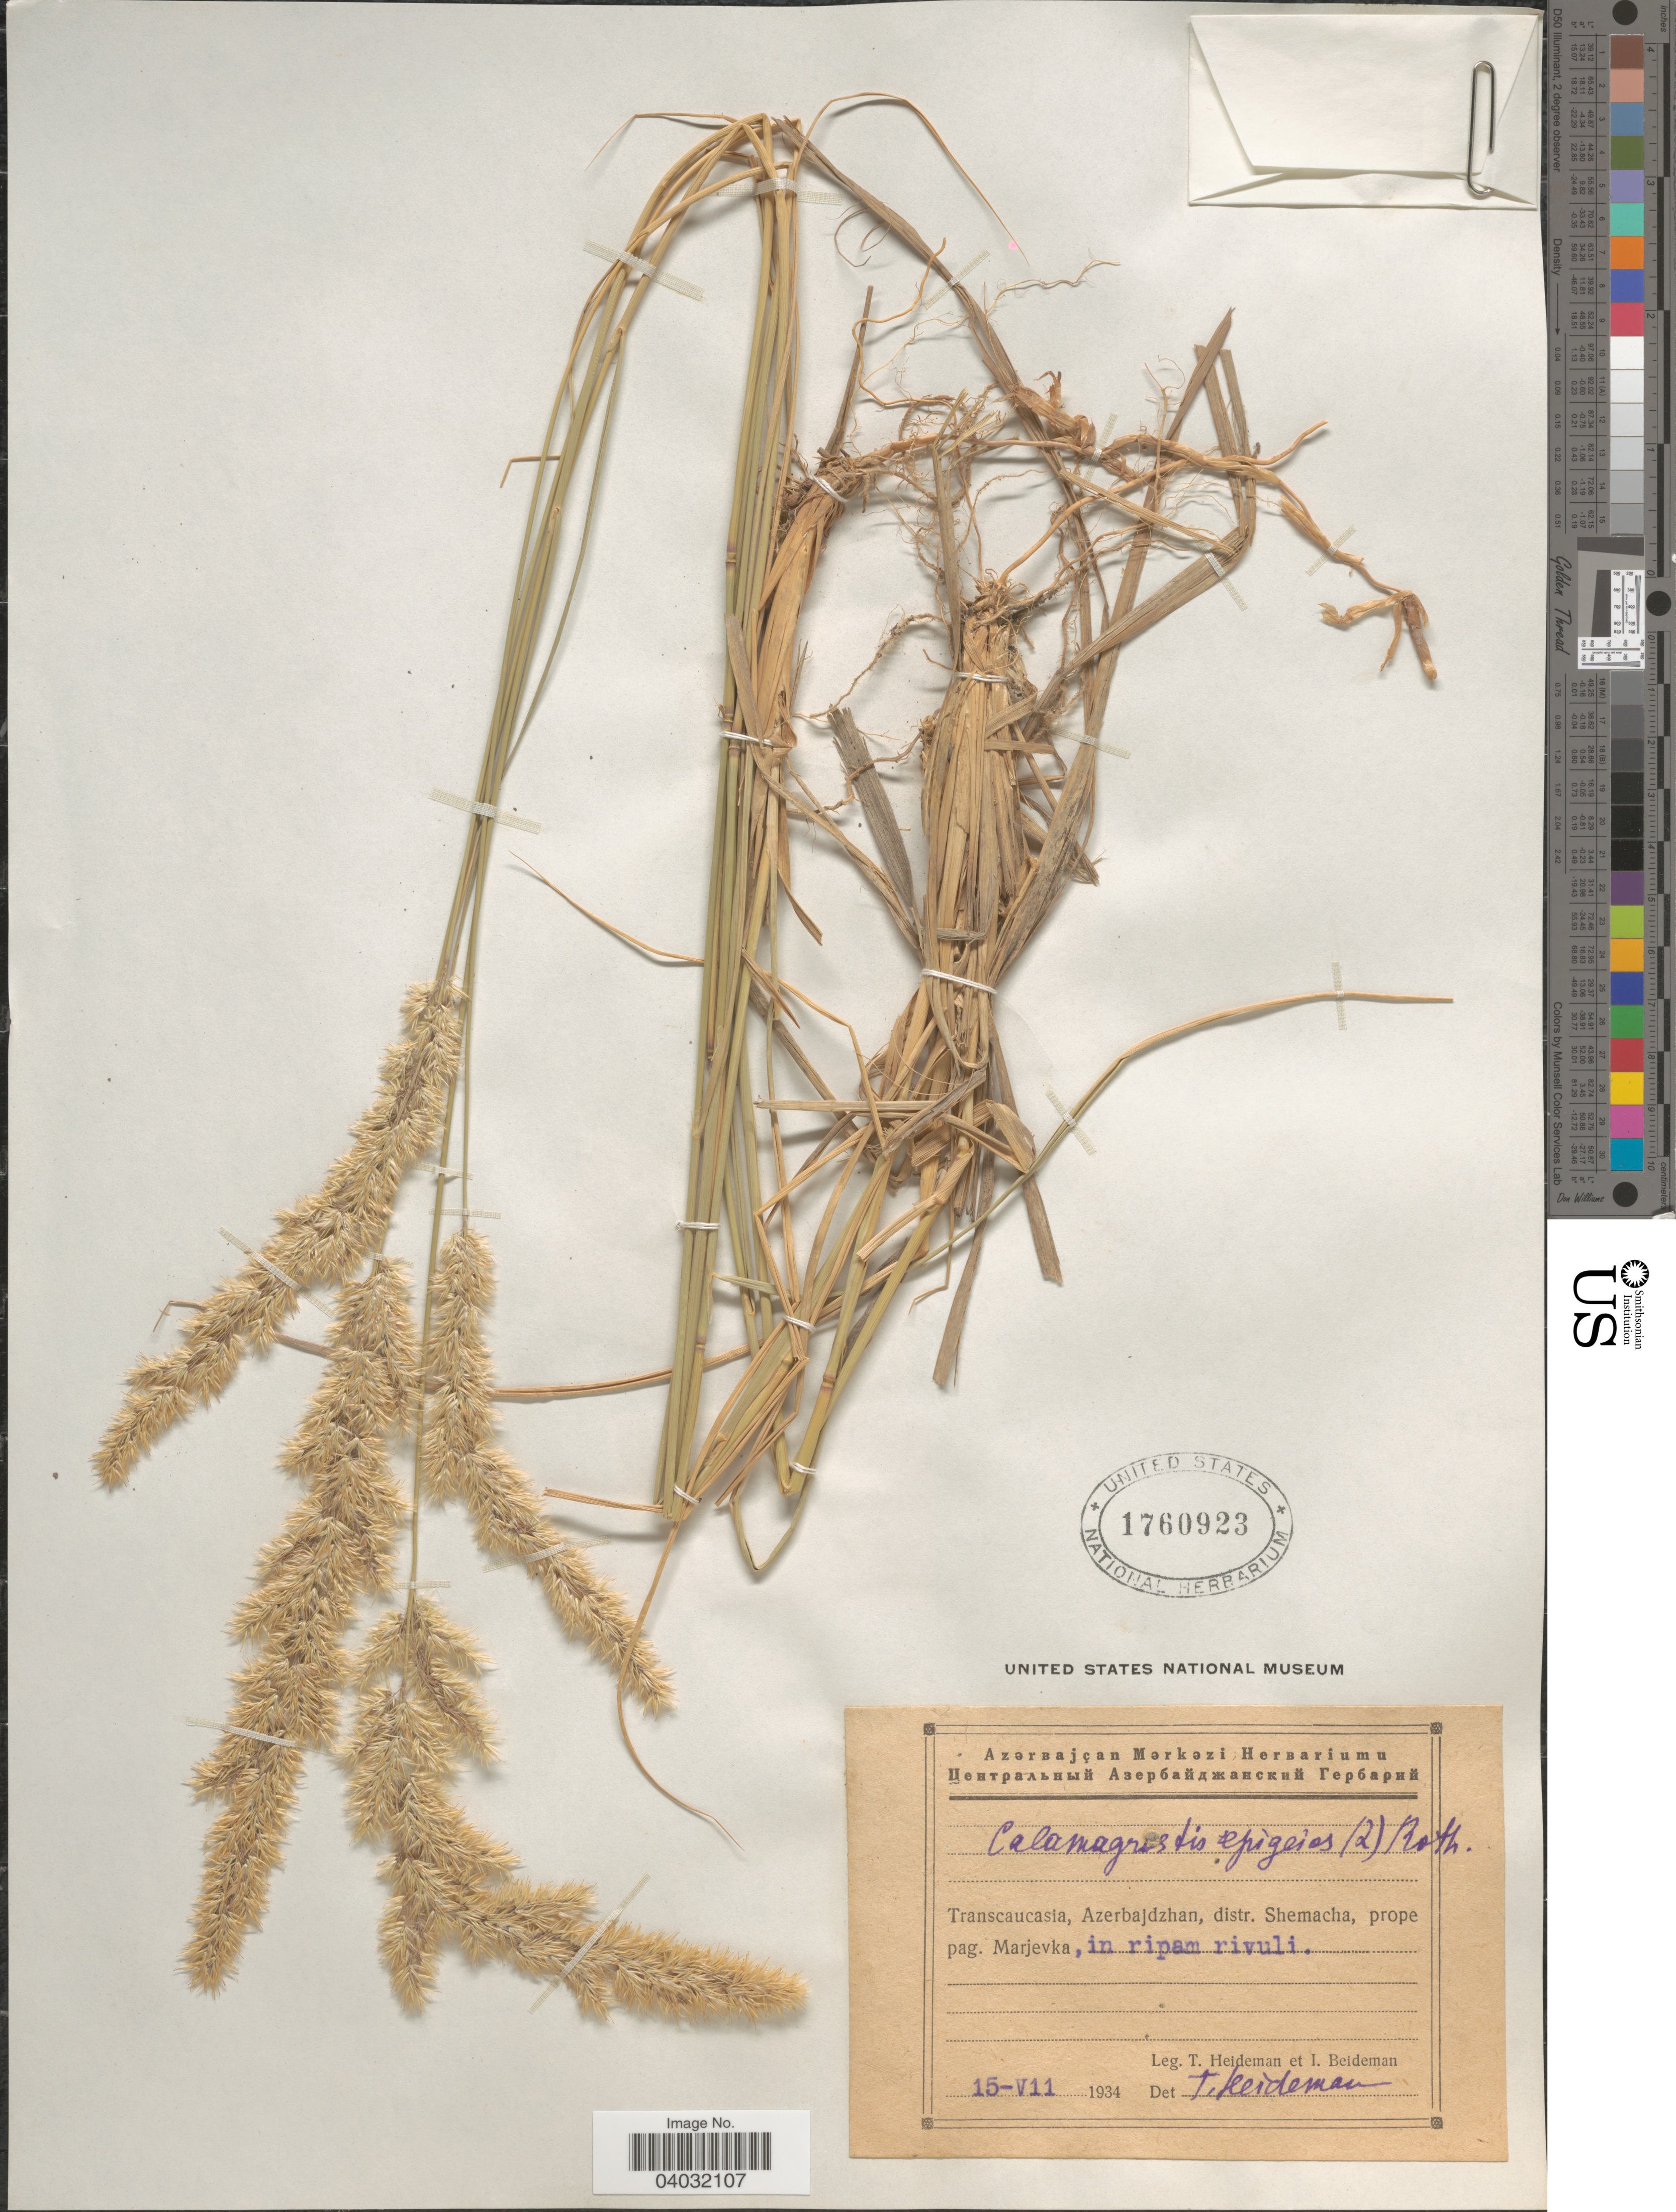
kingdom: Plantae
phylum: Tracheophyta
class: Liliopsida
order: Poales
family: Poaceae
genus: Calamagrostis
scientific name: Calamagrostis epigeios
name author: (L.) Roth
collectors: T. Heideman & I. Beideman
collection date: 1934-07-15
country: Azerbaijan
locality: Transcaucasia, Azebajdzhan, distr. Shemacha, prope pag. Marjevka, in ripam rivuli.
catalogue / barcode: US 1760923